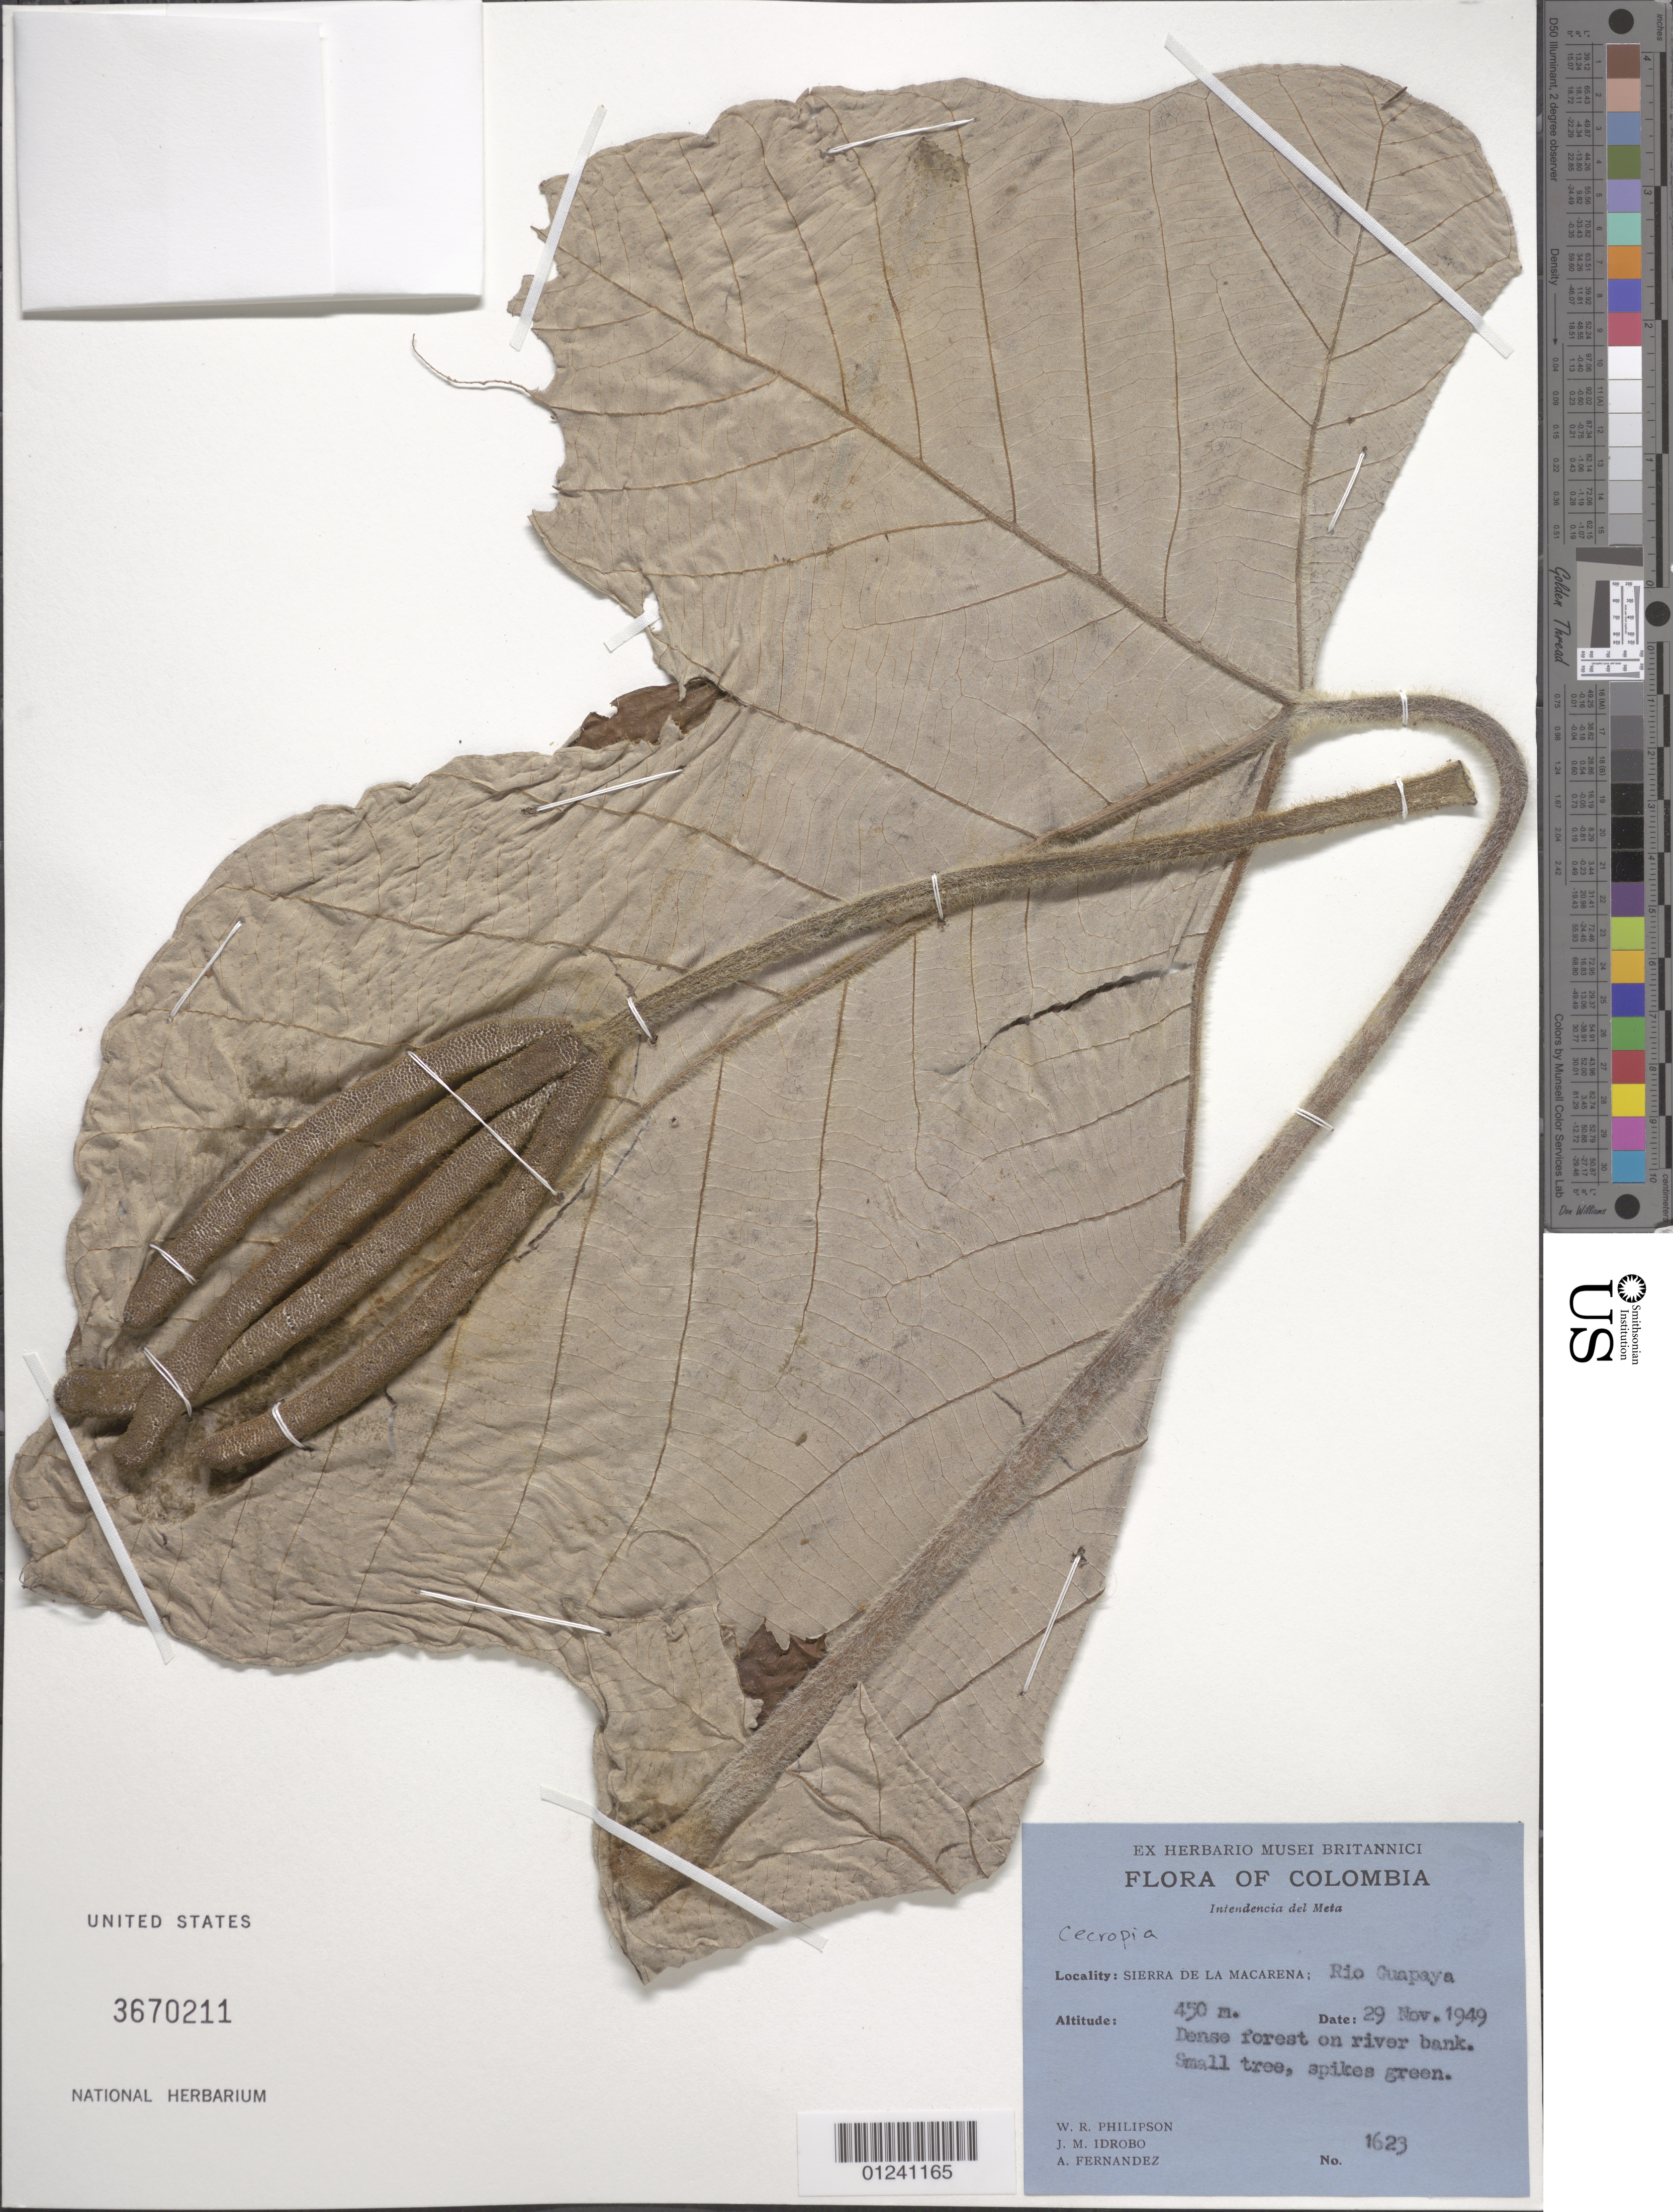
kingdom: Plantae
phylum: Tracheophyta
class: Magnoliopsida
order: Rosales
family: Urticaceae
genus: Cecropia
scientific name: Cecropia sp.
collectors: W. R. Philipson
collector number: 1623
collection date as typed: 29 Nov 1949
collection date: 1949-11-29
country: Colombia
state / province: Meta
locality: Sierra de La Macarena, Rio Guapaya.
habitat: Dense forest on river bank.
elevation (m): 450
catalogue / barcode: US 3670211